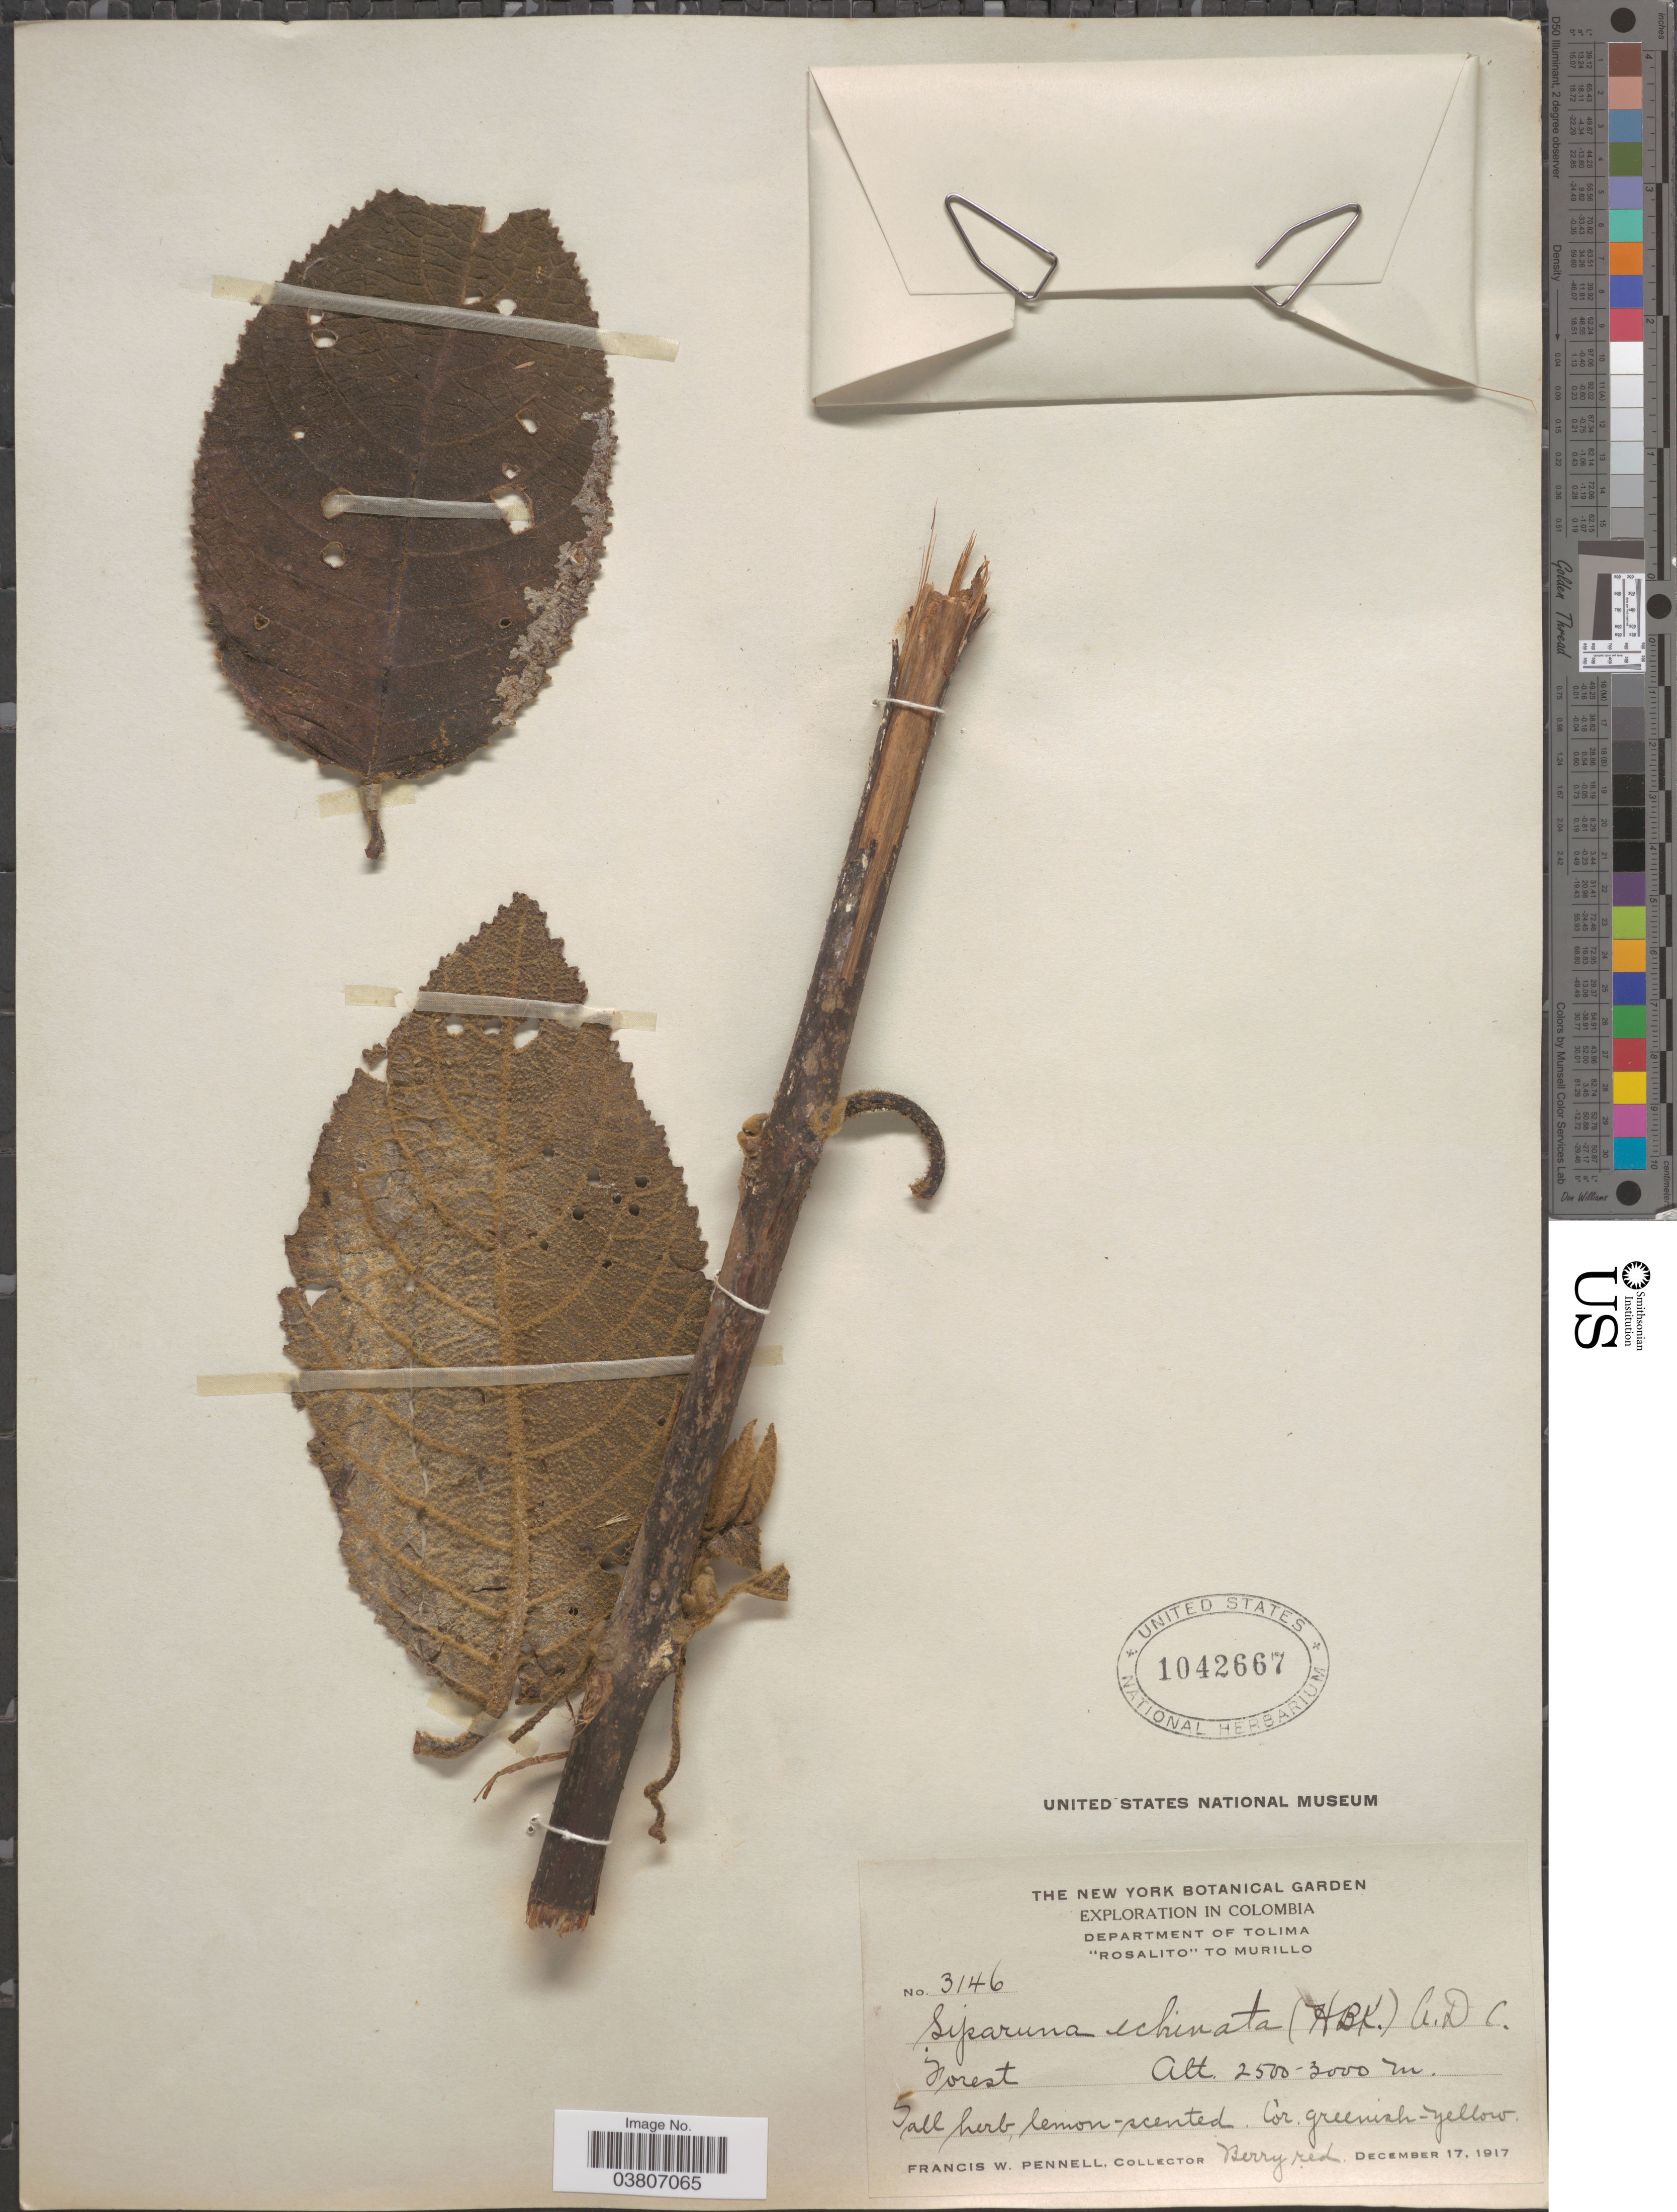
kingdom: Plantae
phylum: Tracheophyta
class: Magnoliopsida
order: Laurales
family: Siparunaceae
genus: Siparuna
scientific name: Siparuna echinata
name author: (Kunth) A. DC.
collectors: F. W. Pennell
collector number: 3146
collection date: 1917-12-17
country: Colombia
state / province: Tolima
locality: Department of Tolima. 'Rosalito' to Murillo.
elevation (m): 2500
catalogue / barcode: US 1042667